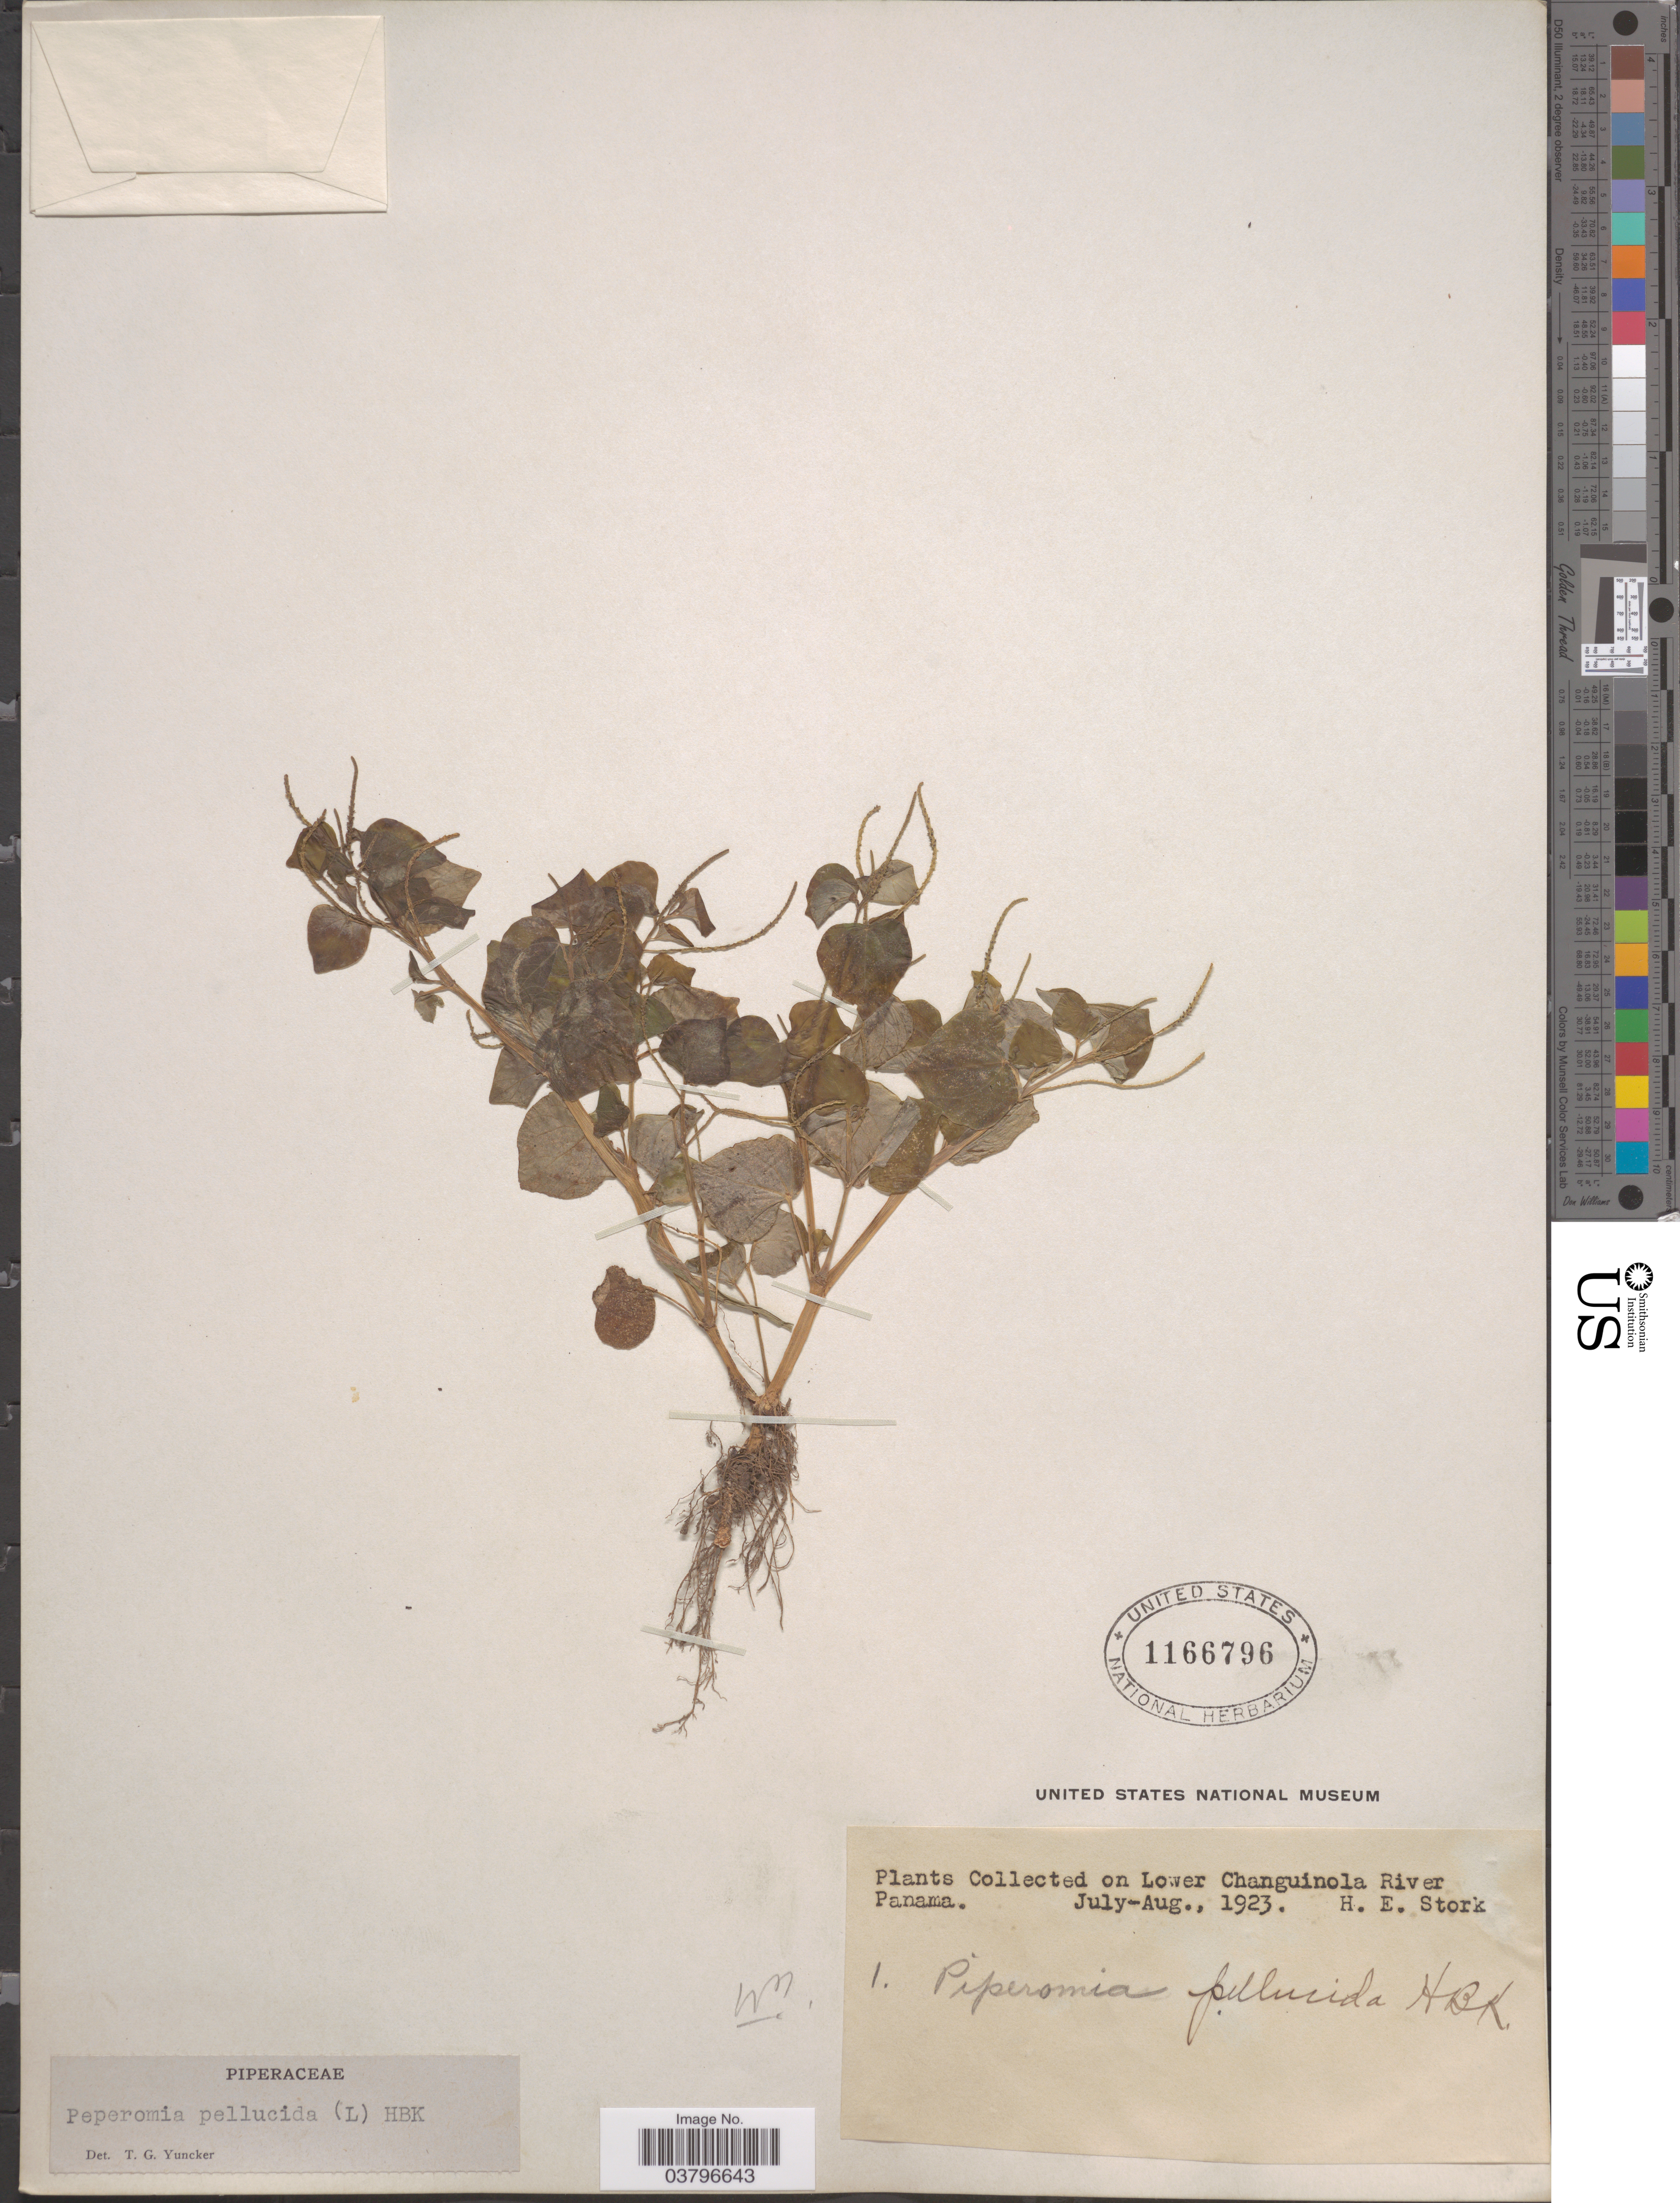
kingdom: Plantae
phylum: Tracheophyta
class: Magnoliopsida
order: Piperales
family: Piperaceae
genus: Peperomia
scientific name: Peperomia pellucida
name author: (L.) Kunth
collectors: H. E. Stork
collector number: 1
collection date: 1923-07/1923-08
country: Panama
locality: On Lower Changuinola River.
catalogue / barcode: US 1166796